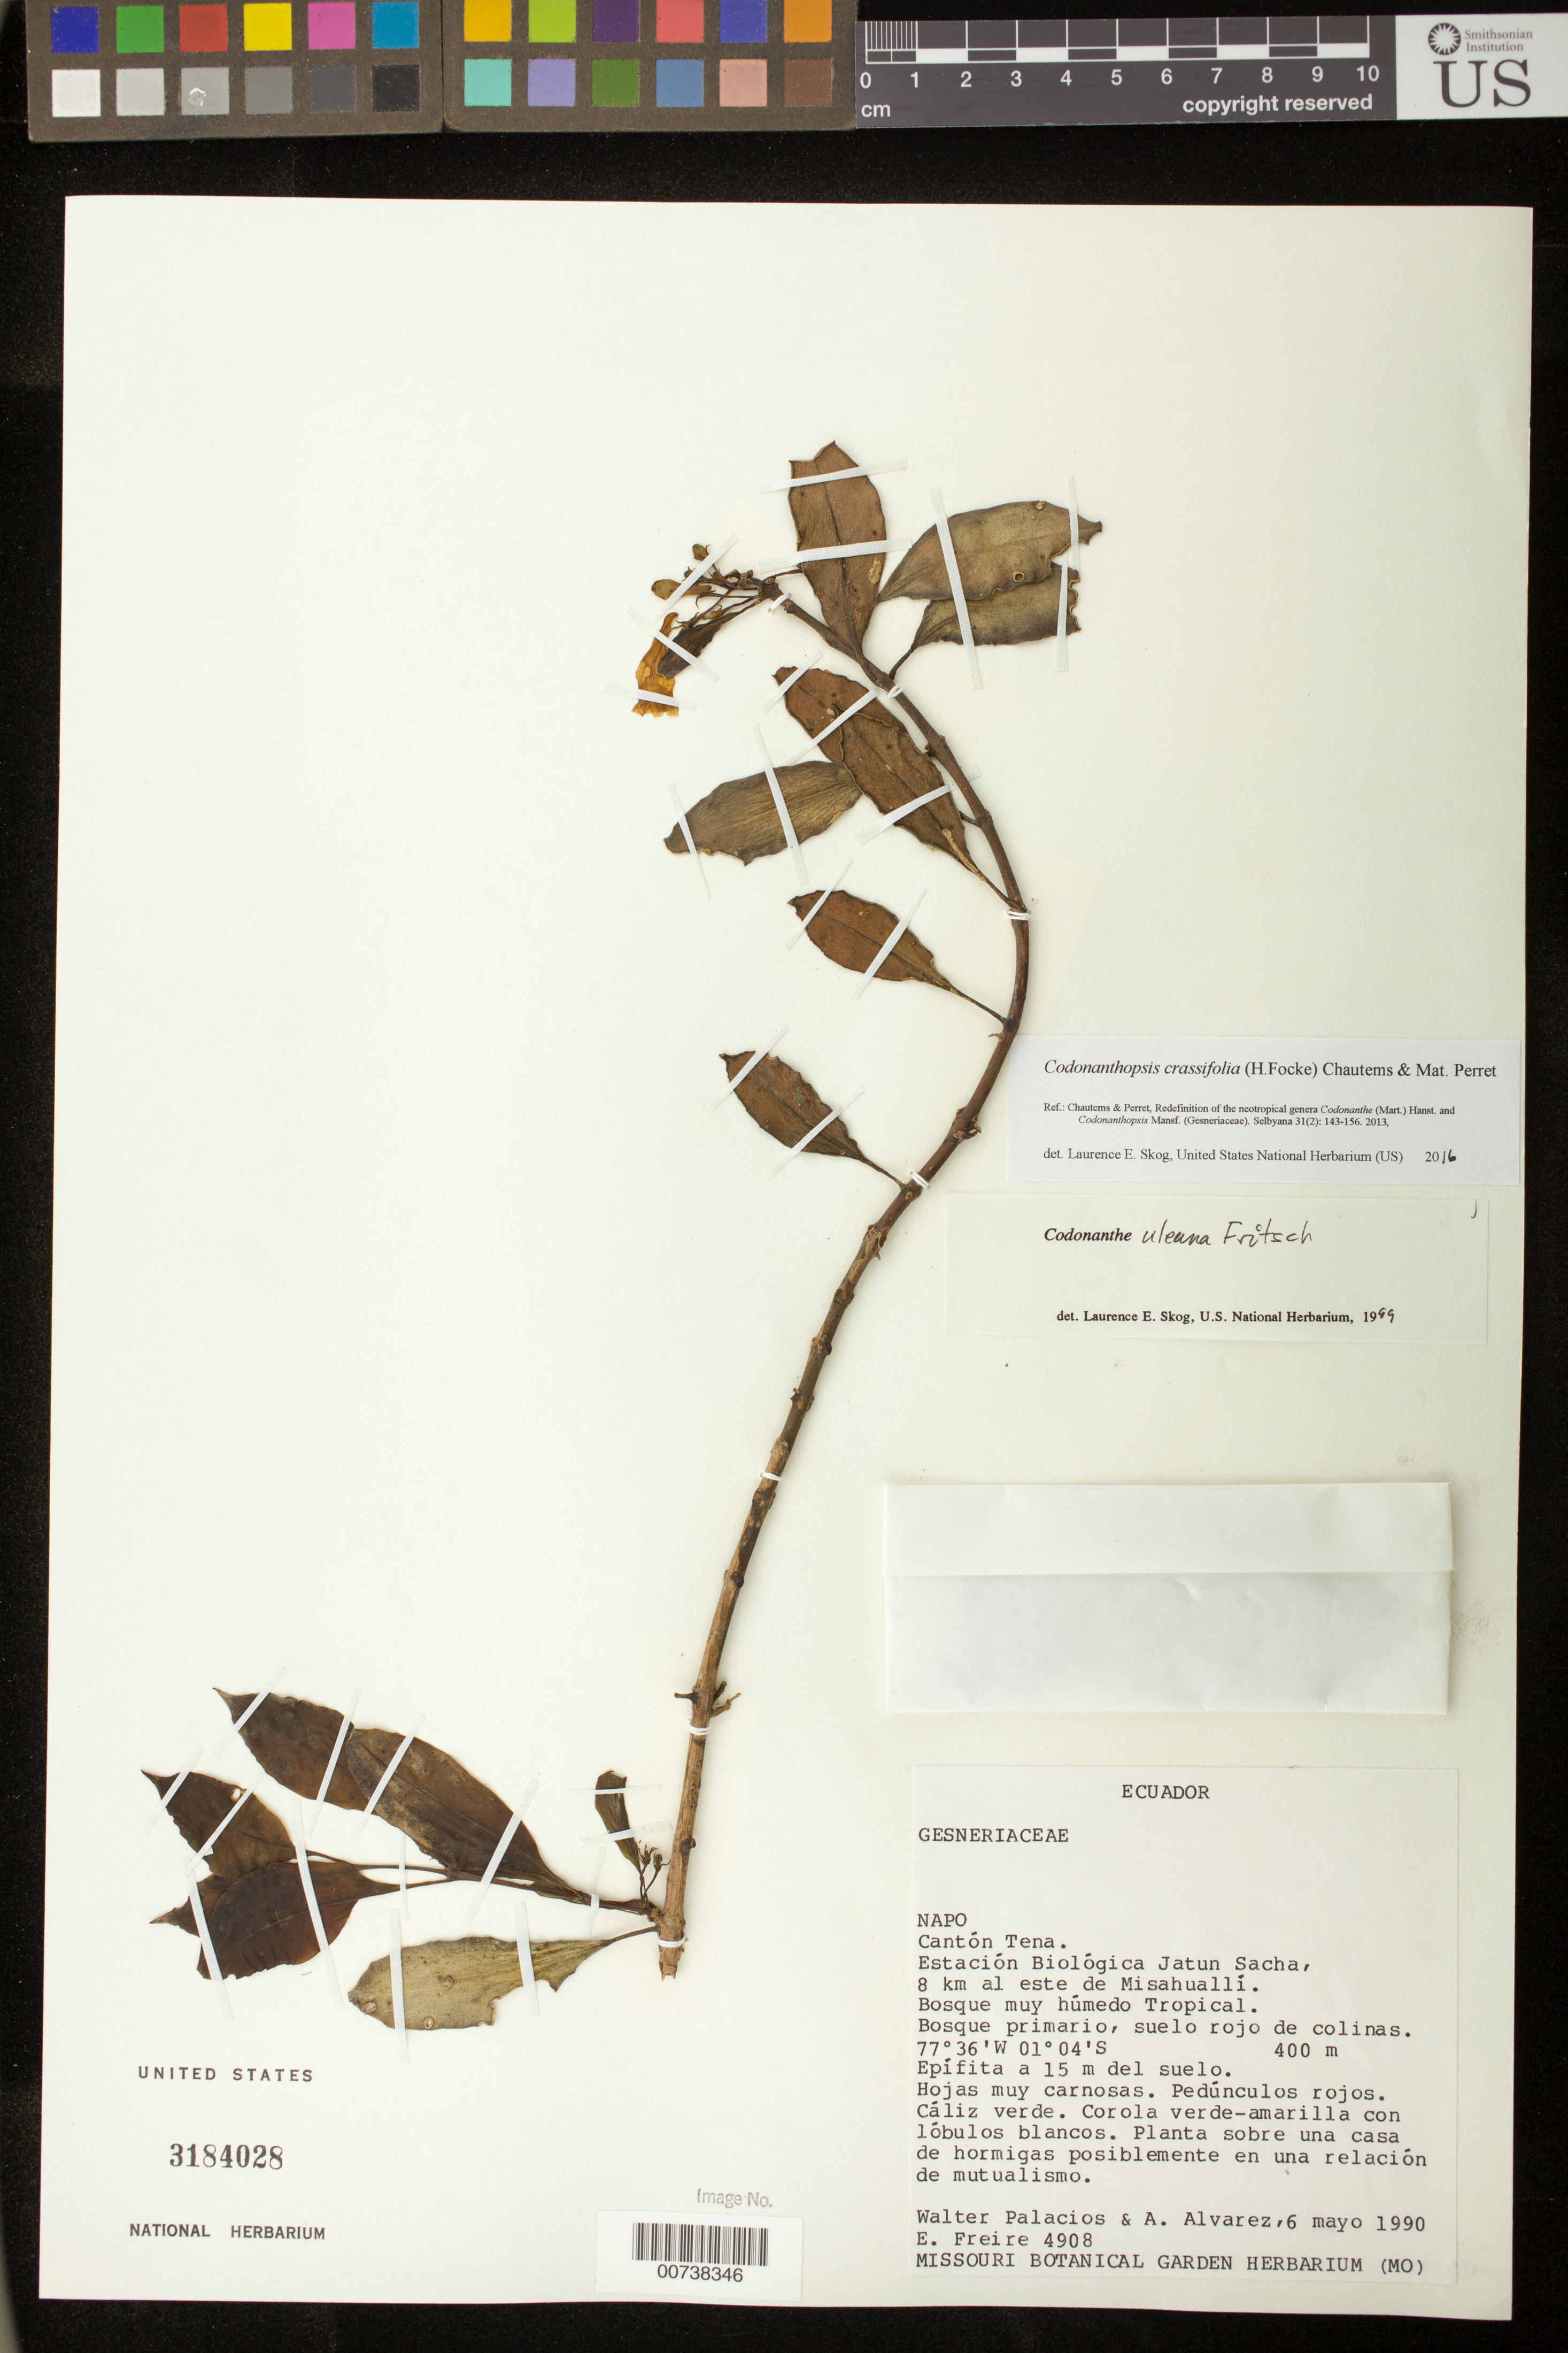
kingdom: Plantae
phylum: Tracheophyta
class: Magnoliopsida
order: Lamiales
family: Gesneriaceae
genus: Codonanthopsis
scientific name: Codonanthopsis crassifolia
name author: (H. Focke) Chautems & Mat.Perret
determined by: Skog, Laurence E.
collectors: W. Palacios, A. Alvarez & E. Freire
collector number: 4908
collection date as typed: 06 May 1990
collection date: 1990-05-06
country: Ecuador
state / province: Napo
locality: Cantón Tena. Estación Biológica Jatun Sacha, 8 km al este de Misahuallí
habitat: Bosque muy húmedo tropical; bosque primario, suelo rojo de colinas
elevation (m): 400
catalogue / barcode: US 3184028